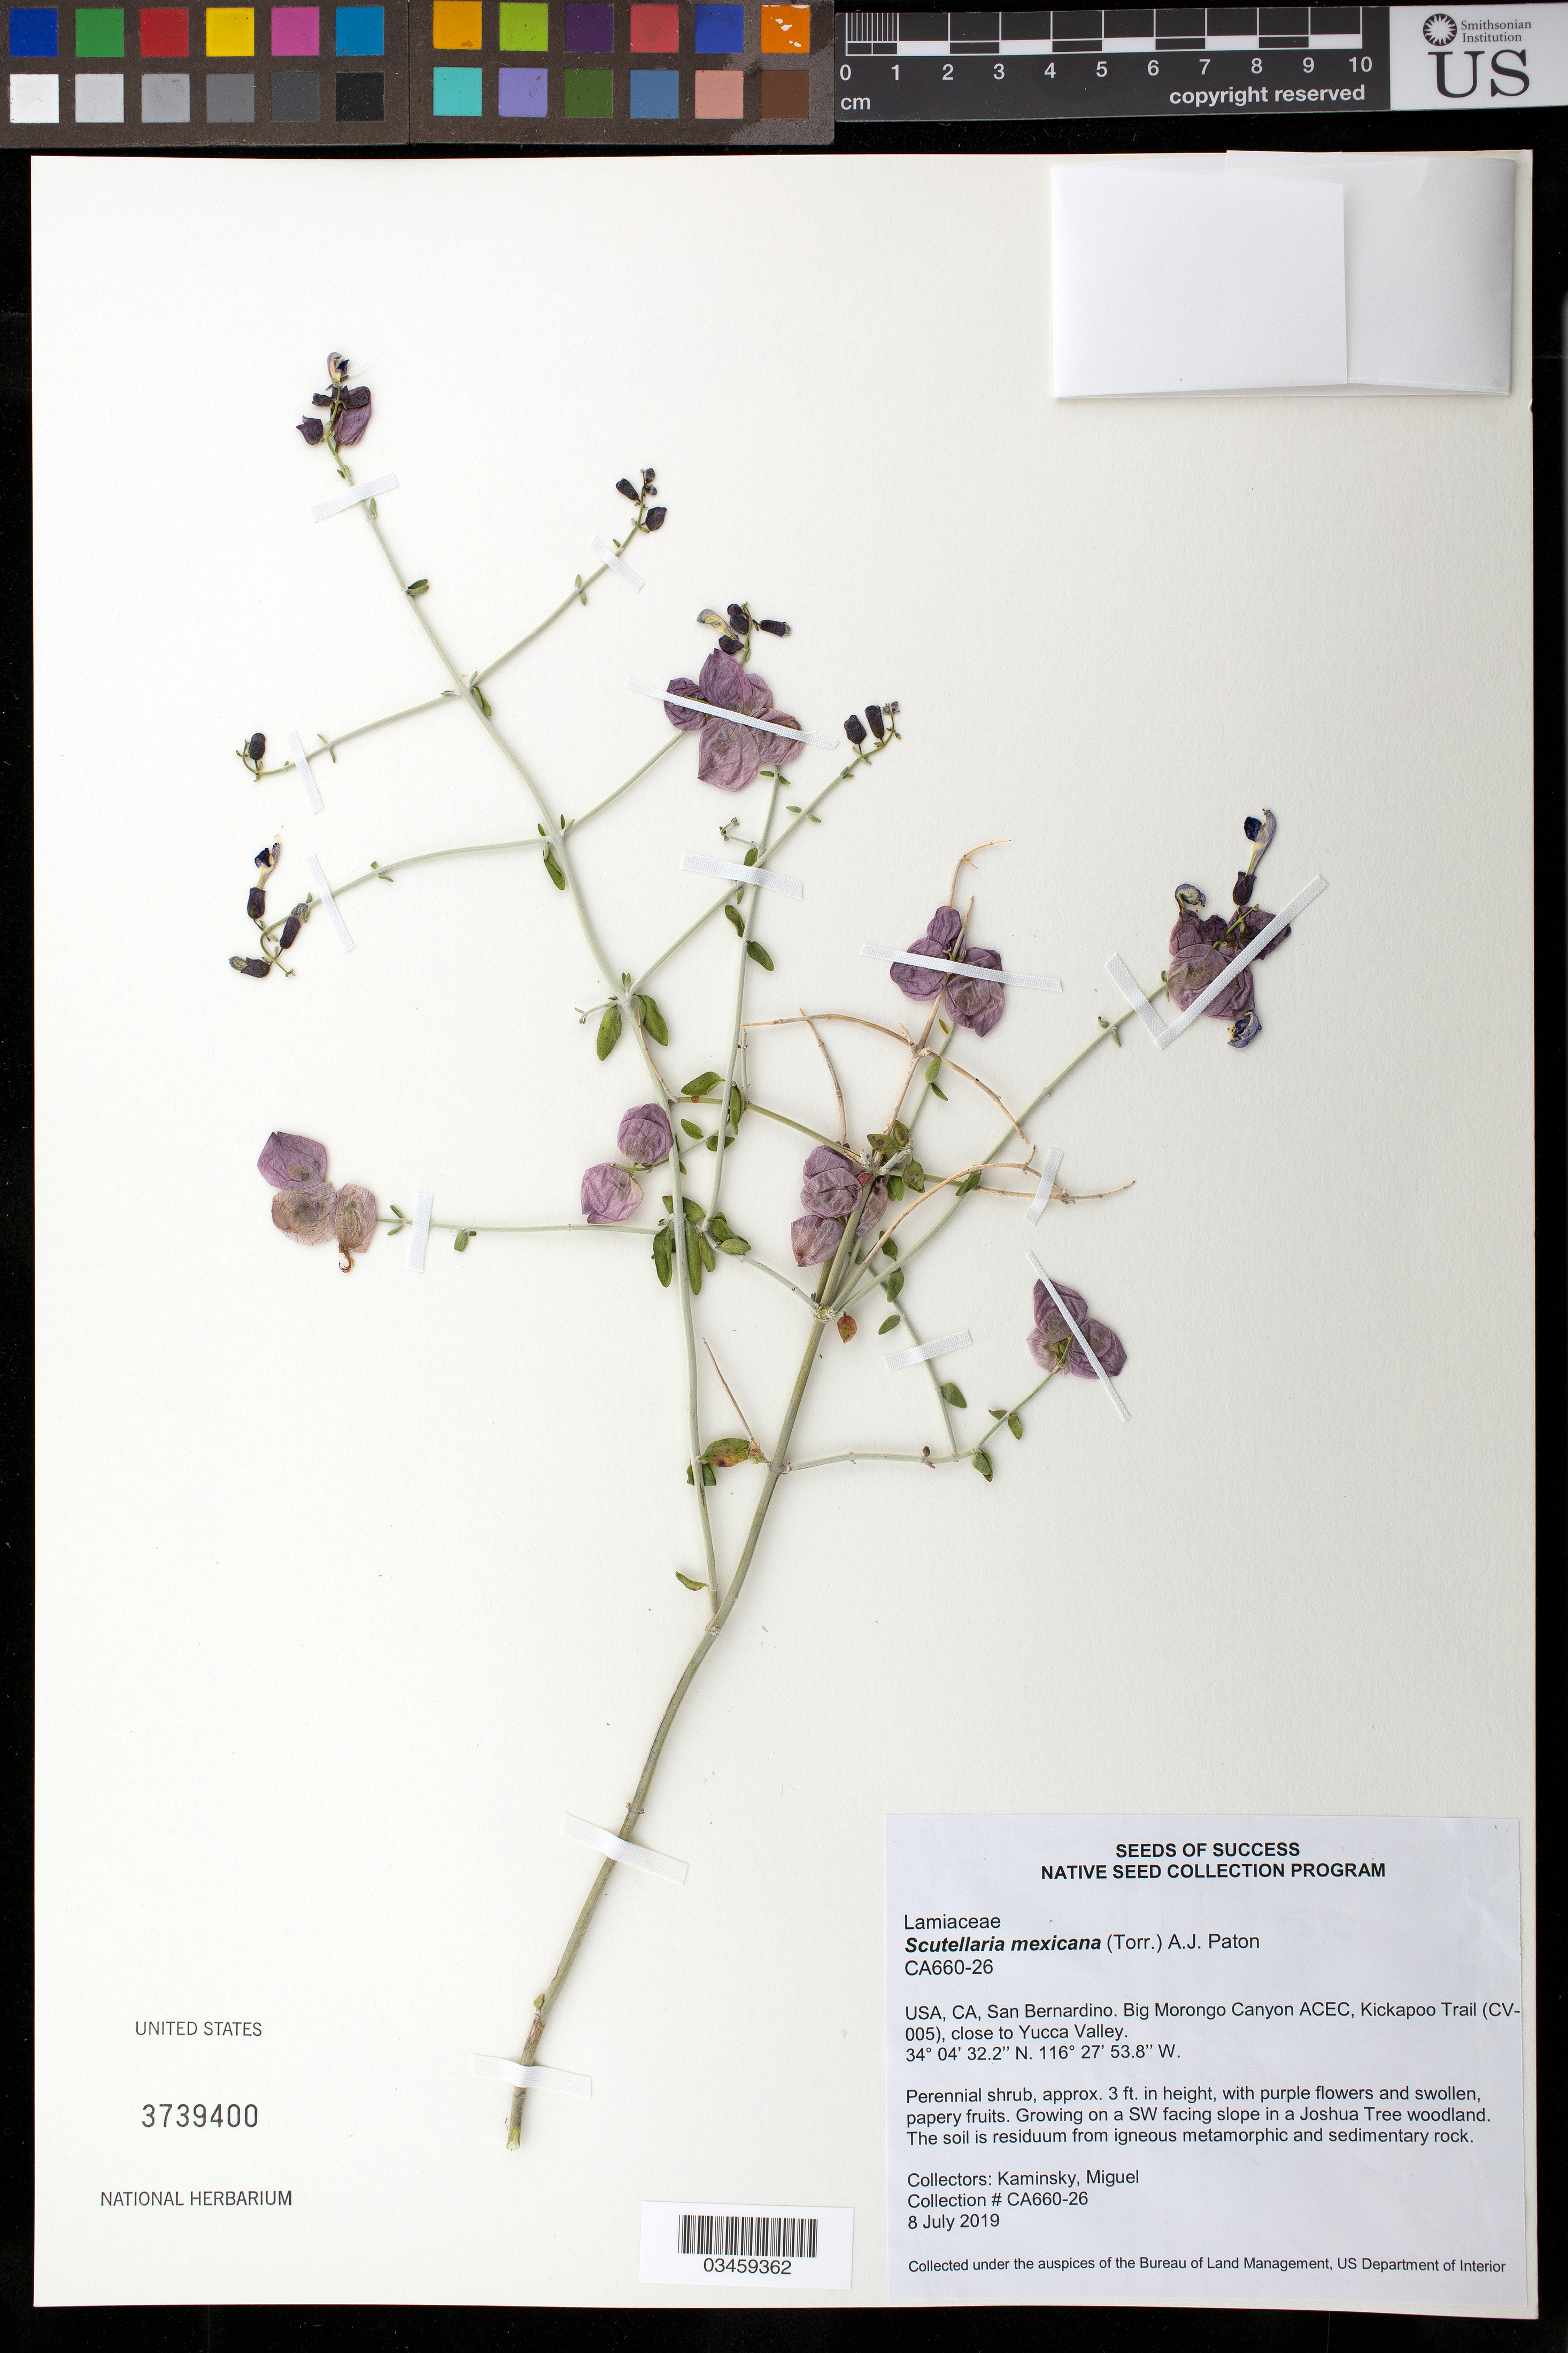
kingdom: Plantae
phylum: Tracheophyta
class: Magnoliopsida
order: Lamiales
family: Lamiaceae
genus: Scutellaria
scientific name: Scutellaria mexicana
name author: (Torr.) A.J. Paton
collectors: M. Kaminsky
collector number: CA660-26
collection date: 2019-07-08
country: United States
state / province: California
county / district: San Bernardino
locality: Big Morongo Canyon ACEC, Kickapoo Trail, close to Yucca Valley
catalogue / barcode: US 3739400